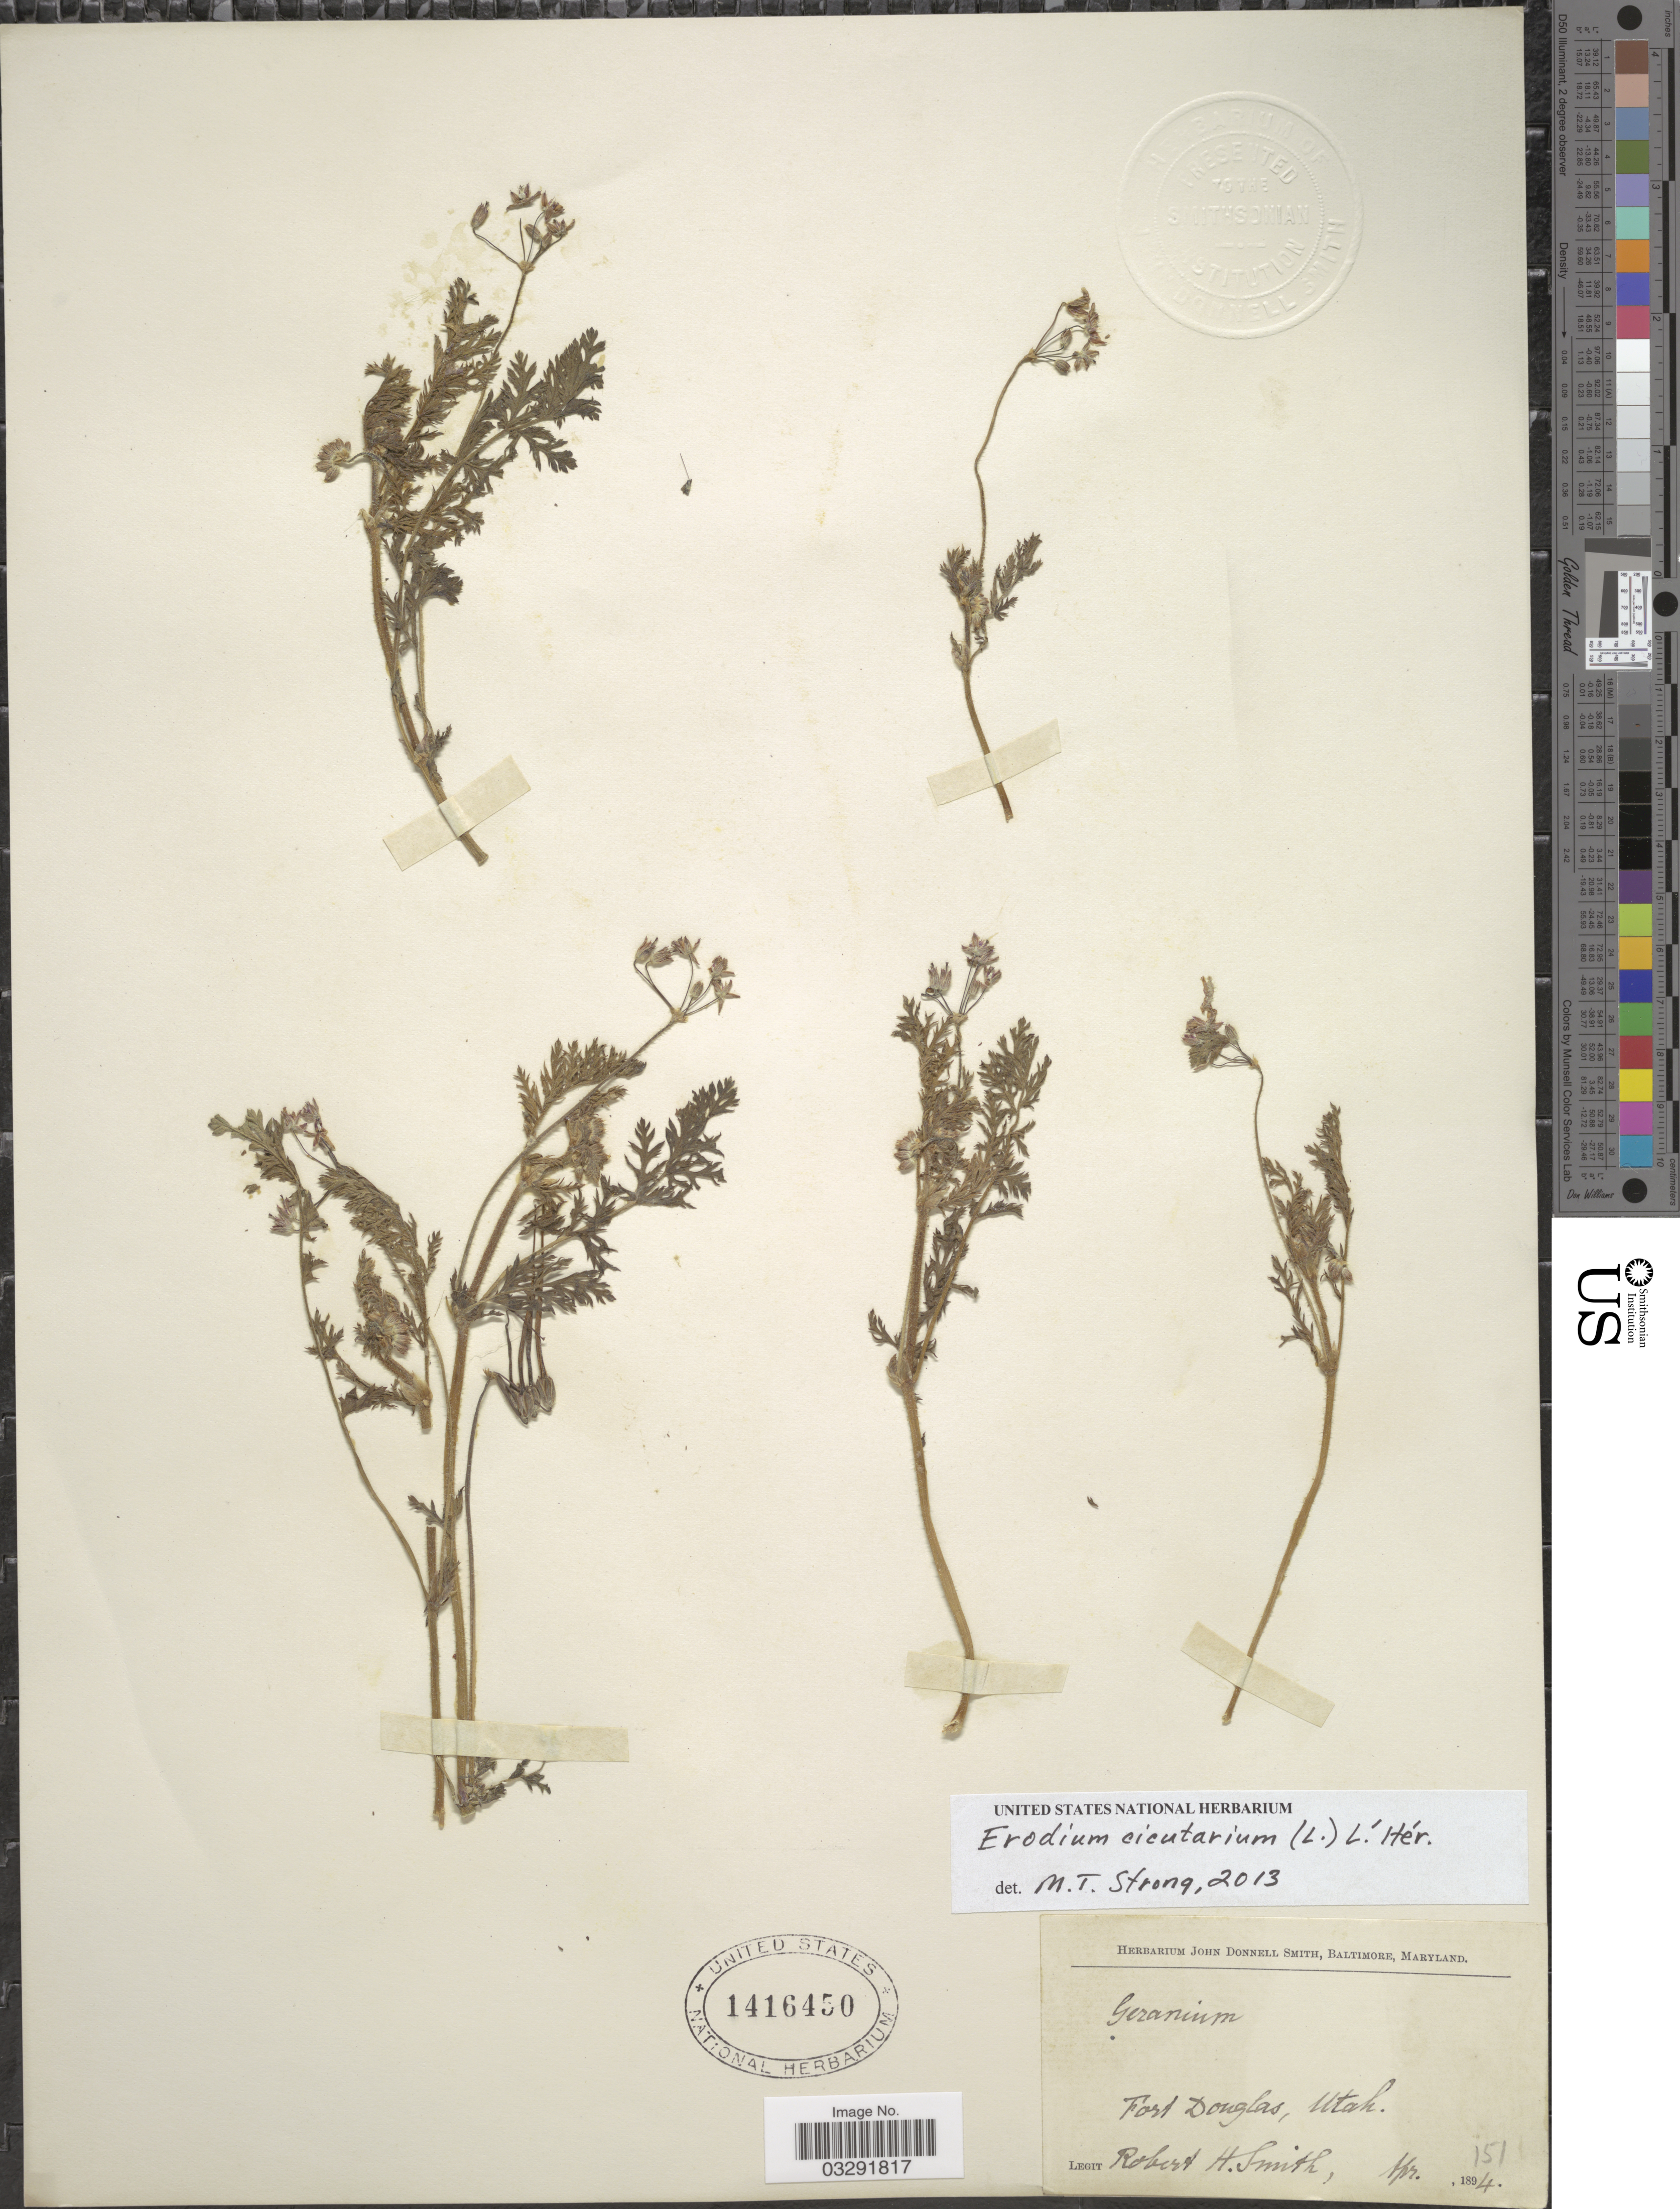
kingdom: Plantae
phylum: Tracheophyta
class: Magnoliopsida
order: Geraniales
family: Geraniaceae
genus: Erodium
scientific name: Erodium cicutarium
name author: (L.) L'Hér.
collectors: R. H. Smith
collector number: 151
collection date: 1894-04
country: United States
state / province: Utah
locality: Fort Douglas.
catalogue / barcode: US 1416450